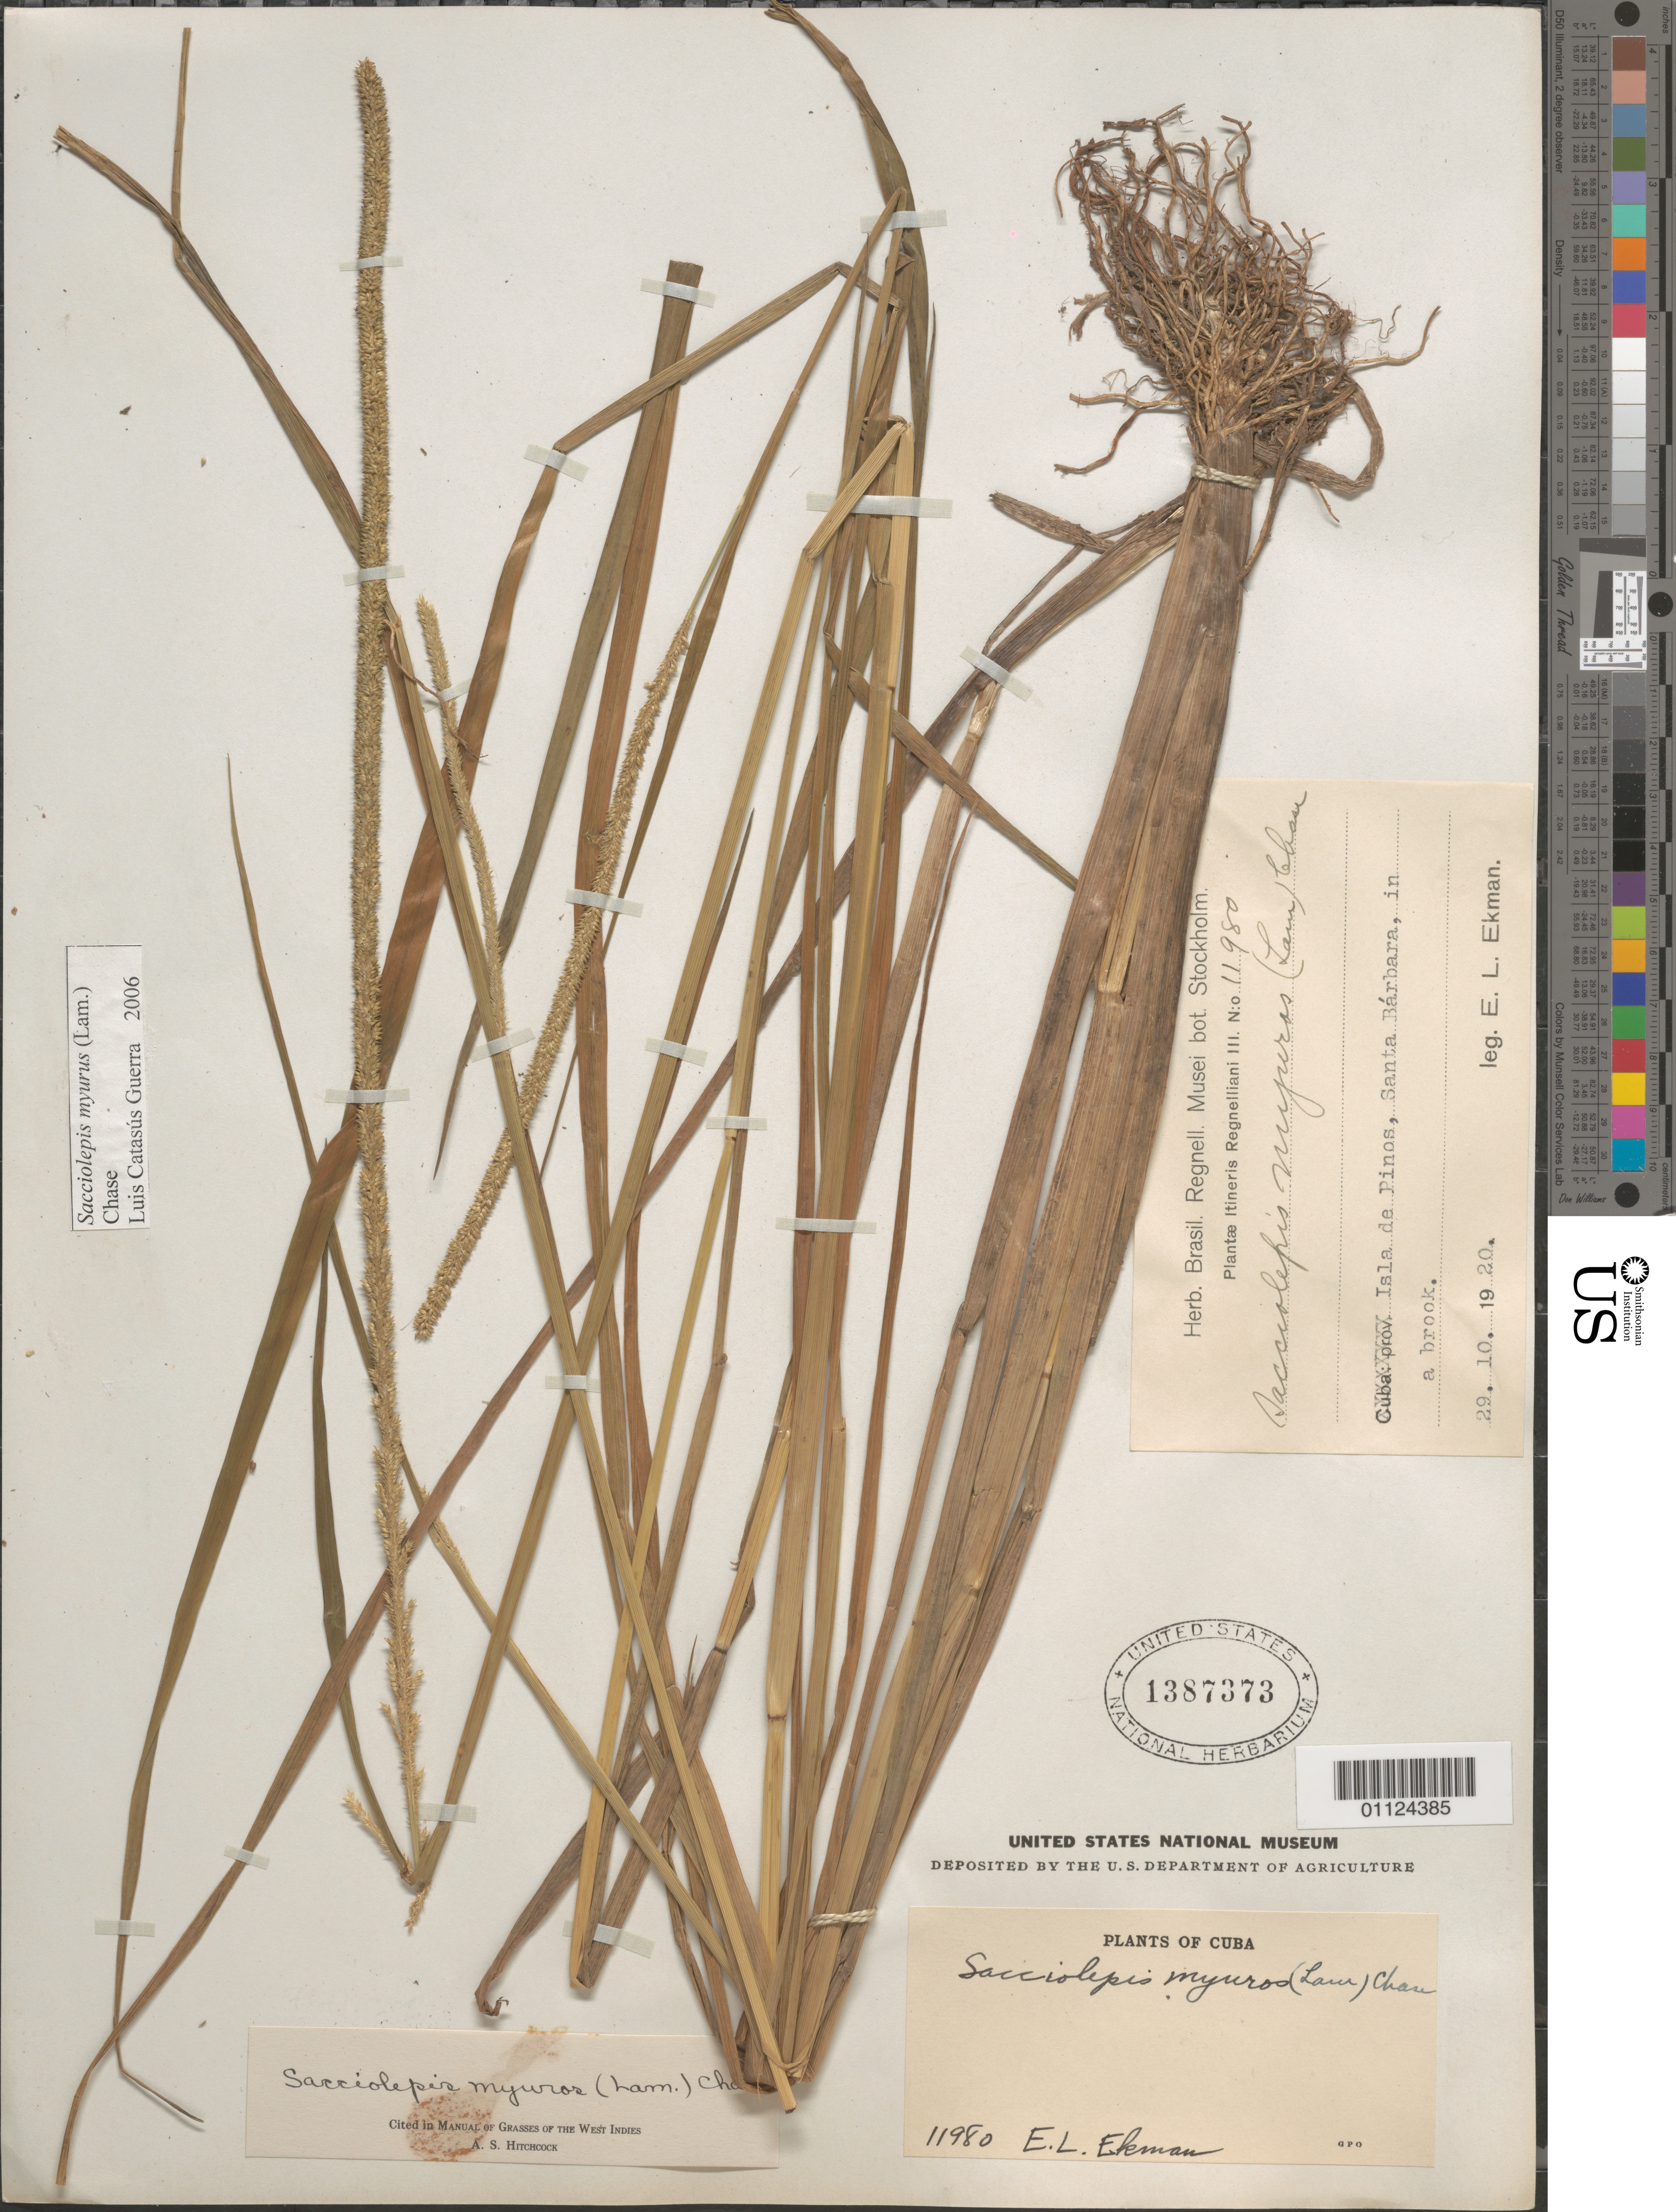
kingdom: Plantae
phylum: Tracheophyta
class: Liliopsida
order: Poales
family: Poaceae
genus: Sacciolepis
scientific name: Sacciolepis myuros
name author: (Lam.) Chase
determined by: Catasús Guerra, L. J.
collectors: E. L. Ekman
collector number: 11980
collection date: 1920-10-29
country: Cuba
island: Isla de La Juventud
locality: Santa Bárbara.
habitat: In a brook.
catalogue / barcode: US 1387373